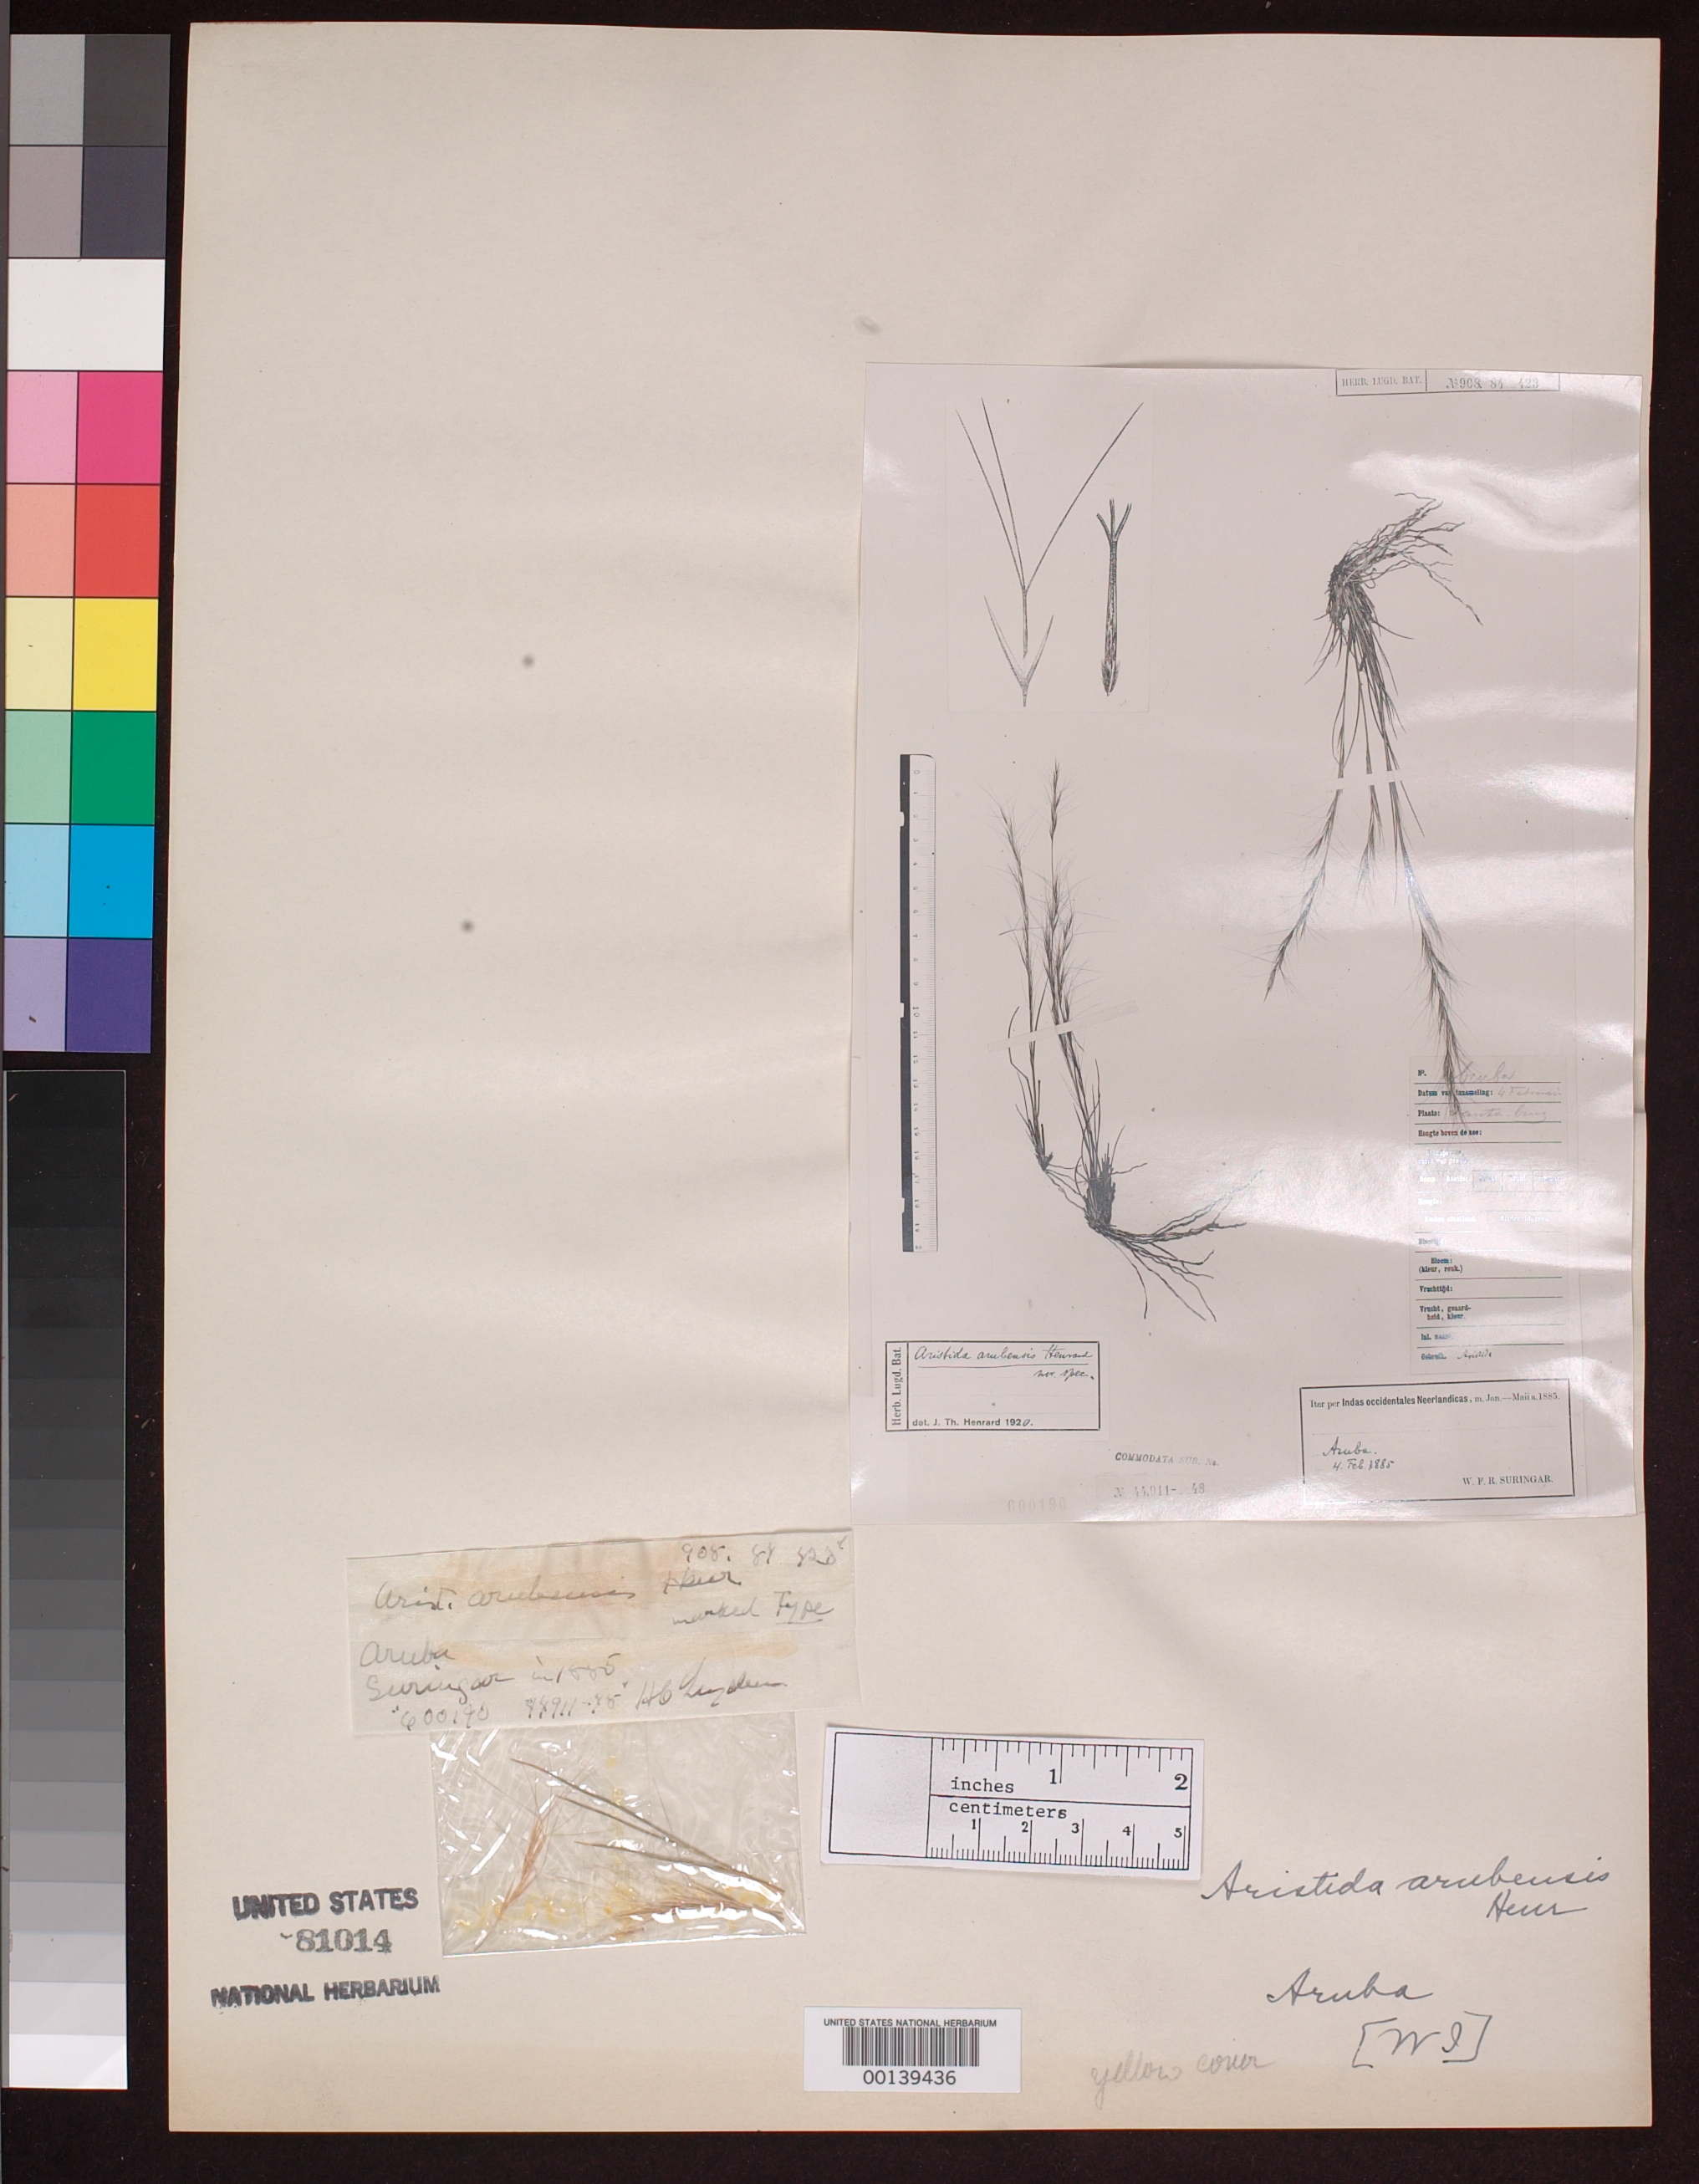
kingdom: Plantae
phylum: Tracheophyta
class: Liliopsida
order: Poales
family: Poaceae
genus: Aristida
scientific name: Aristida arubensis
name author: Henr.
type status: Type Fragment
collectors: W. F. Suringar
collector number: Hb. Lugd. Bat. 908.84-423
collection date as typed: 04 Feb 1885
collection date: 1885-02-04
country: Aruba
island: Aruba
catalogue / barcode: US 81014